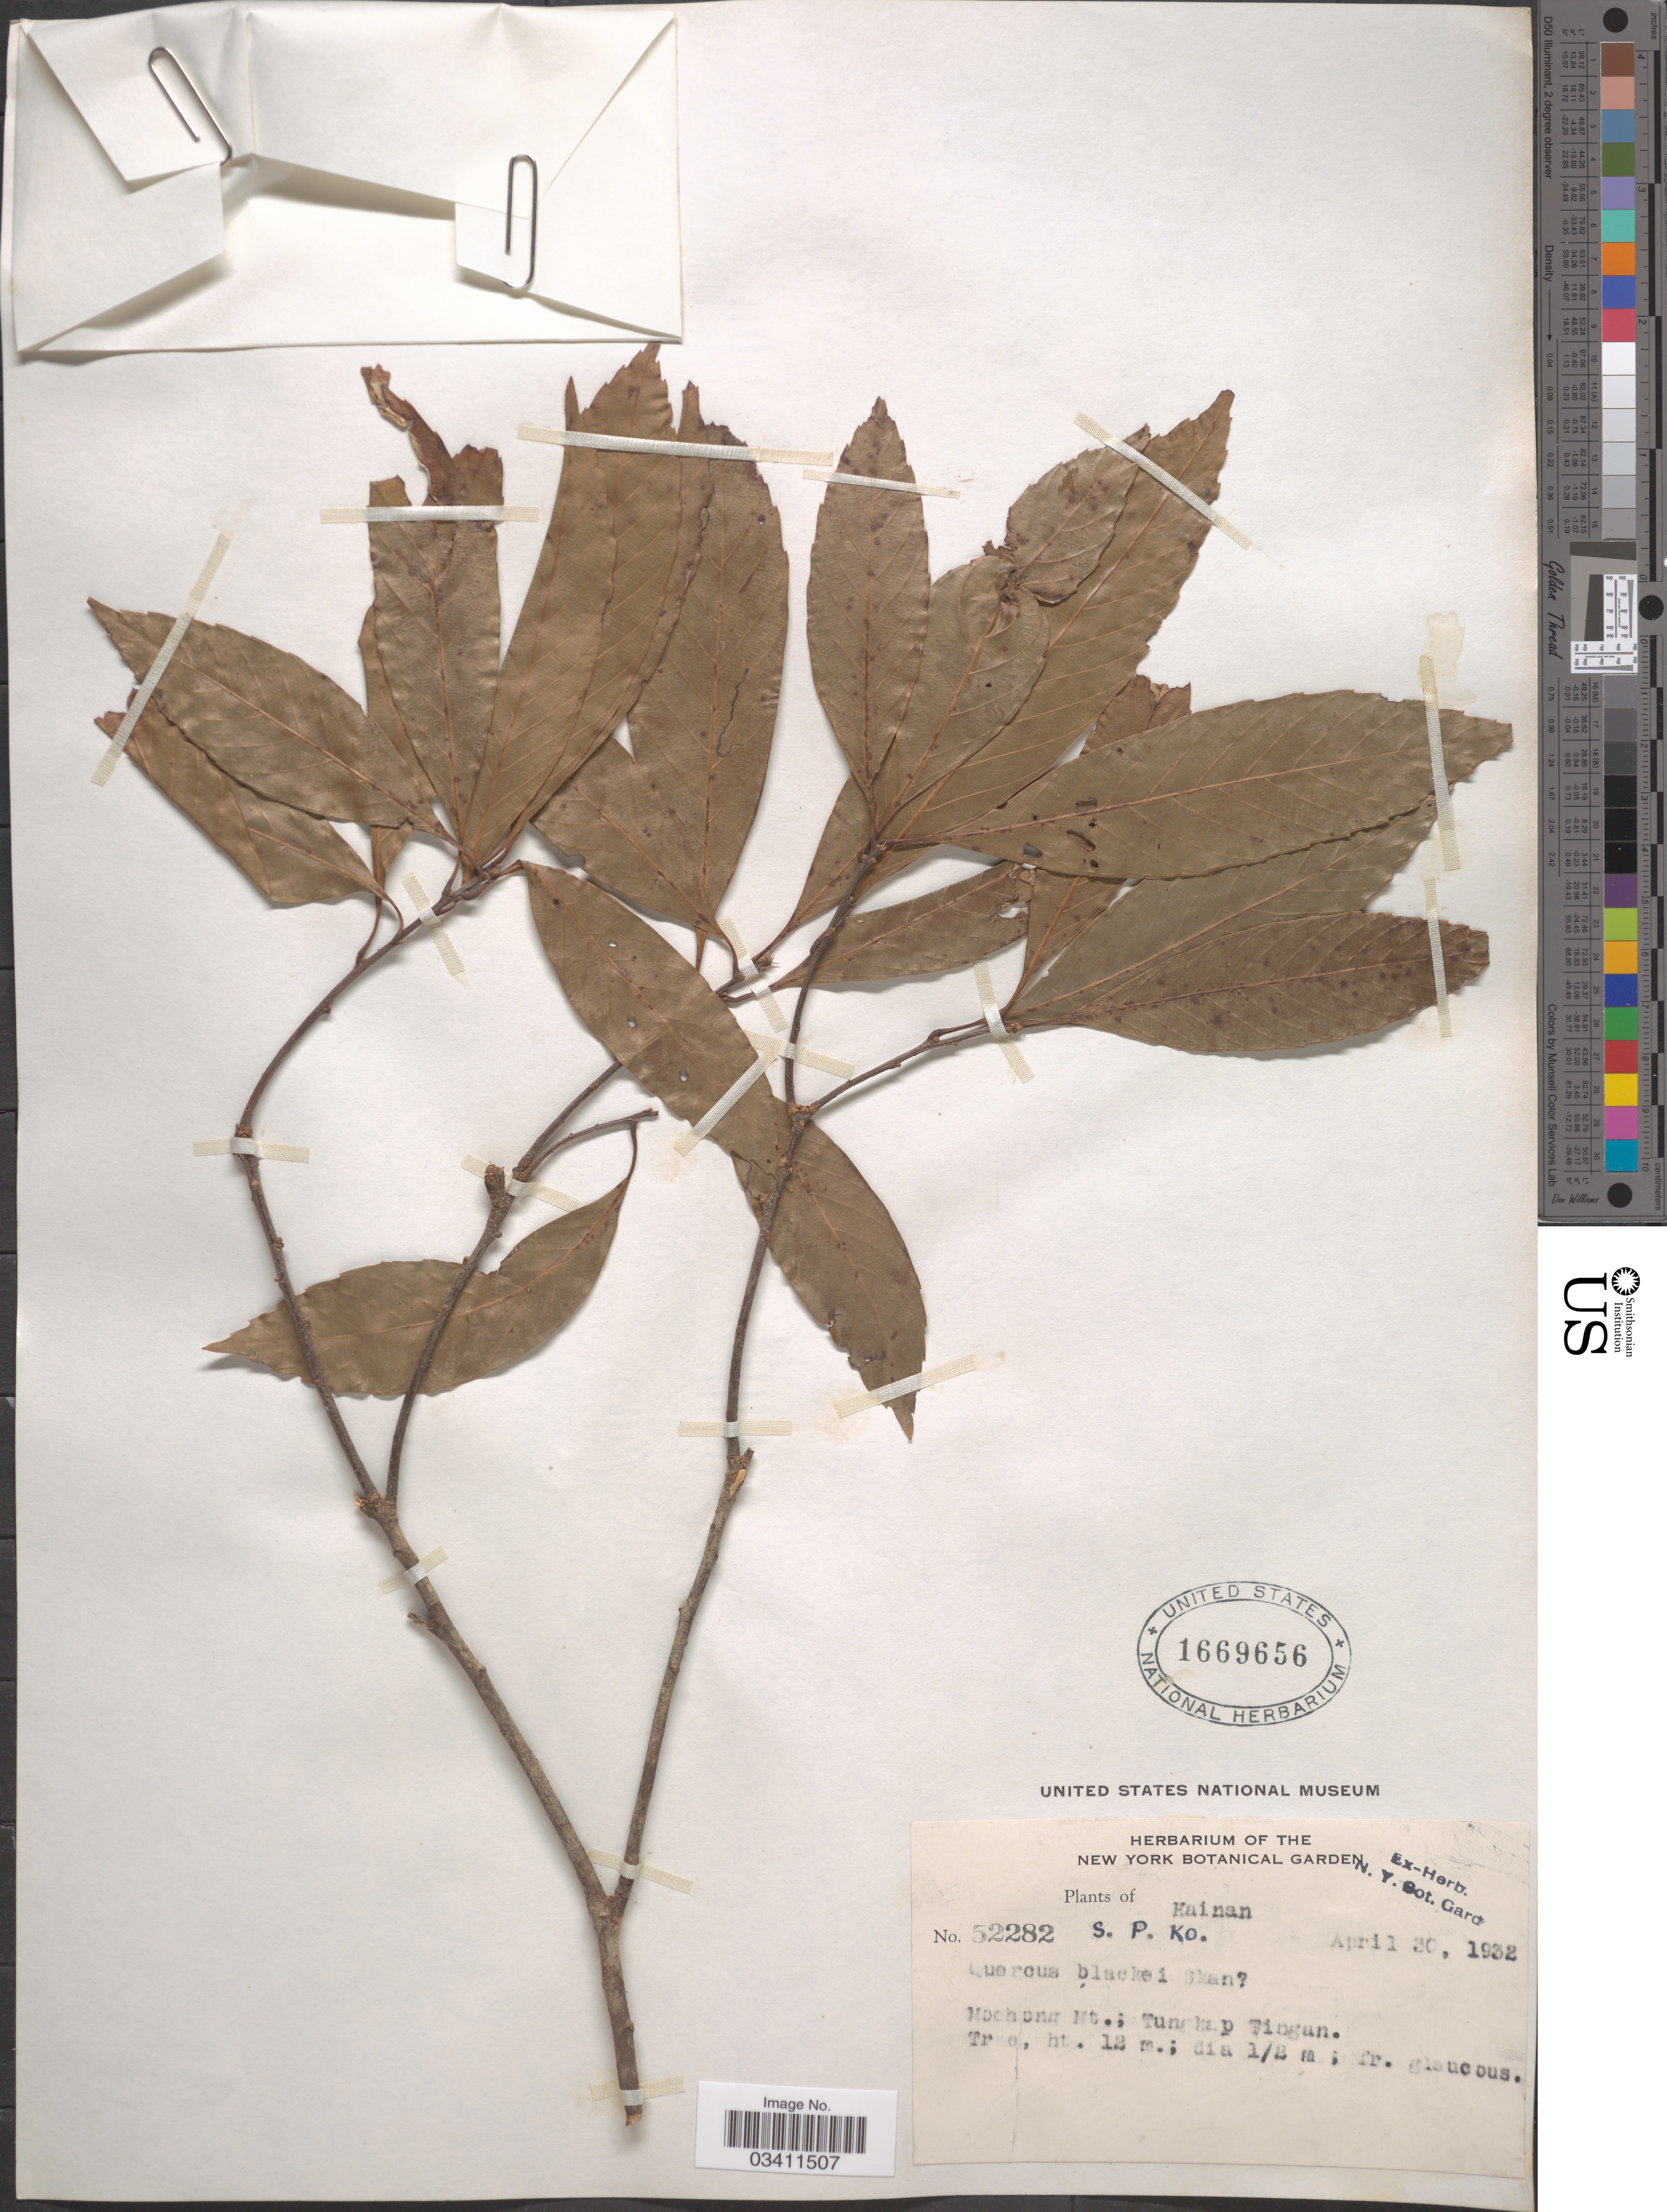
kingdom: Plantae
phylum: Tracheophyta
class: Magnoliopsida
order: Fagales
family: Fagaceae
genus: Quercus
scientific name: Quercus blakei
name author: Skan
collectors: S. P. Ko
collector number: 52282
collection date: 1932-04-30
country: China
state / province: Hainan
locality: Mochong Mt.; Tungkap Tingan.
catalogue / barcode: US 1669656